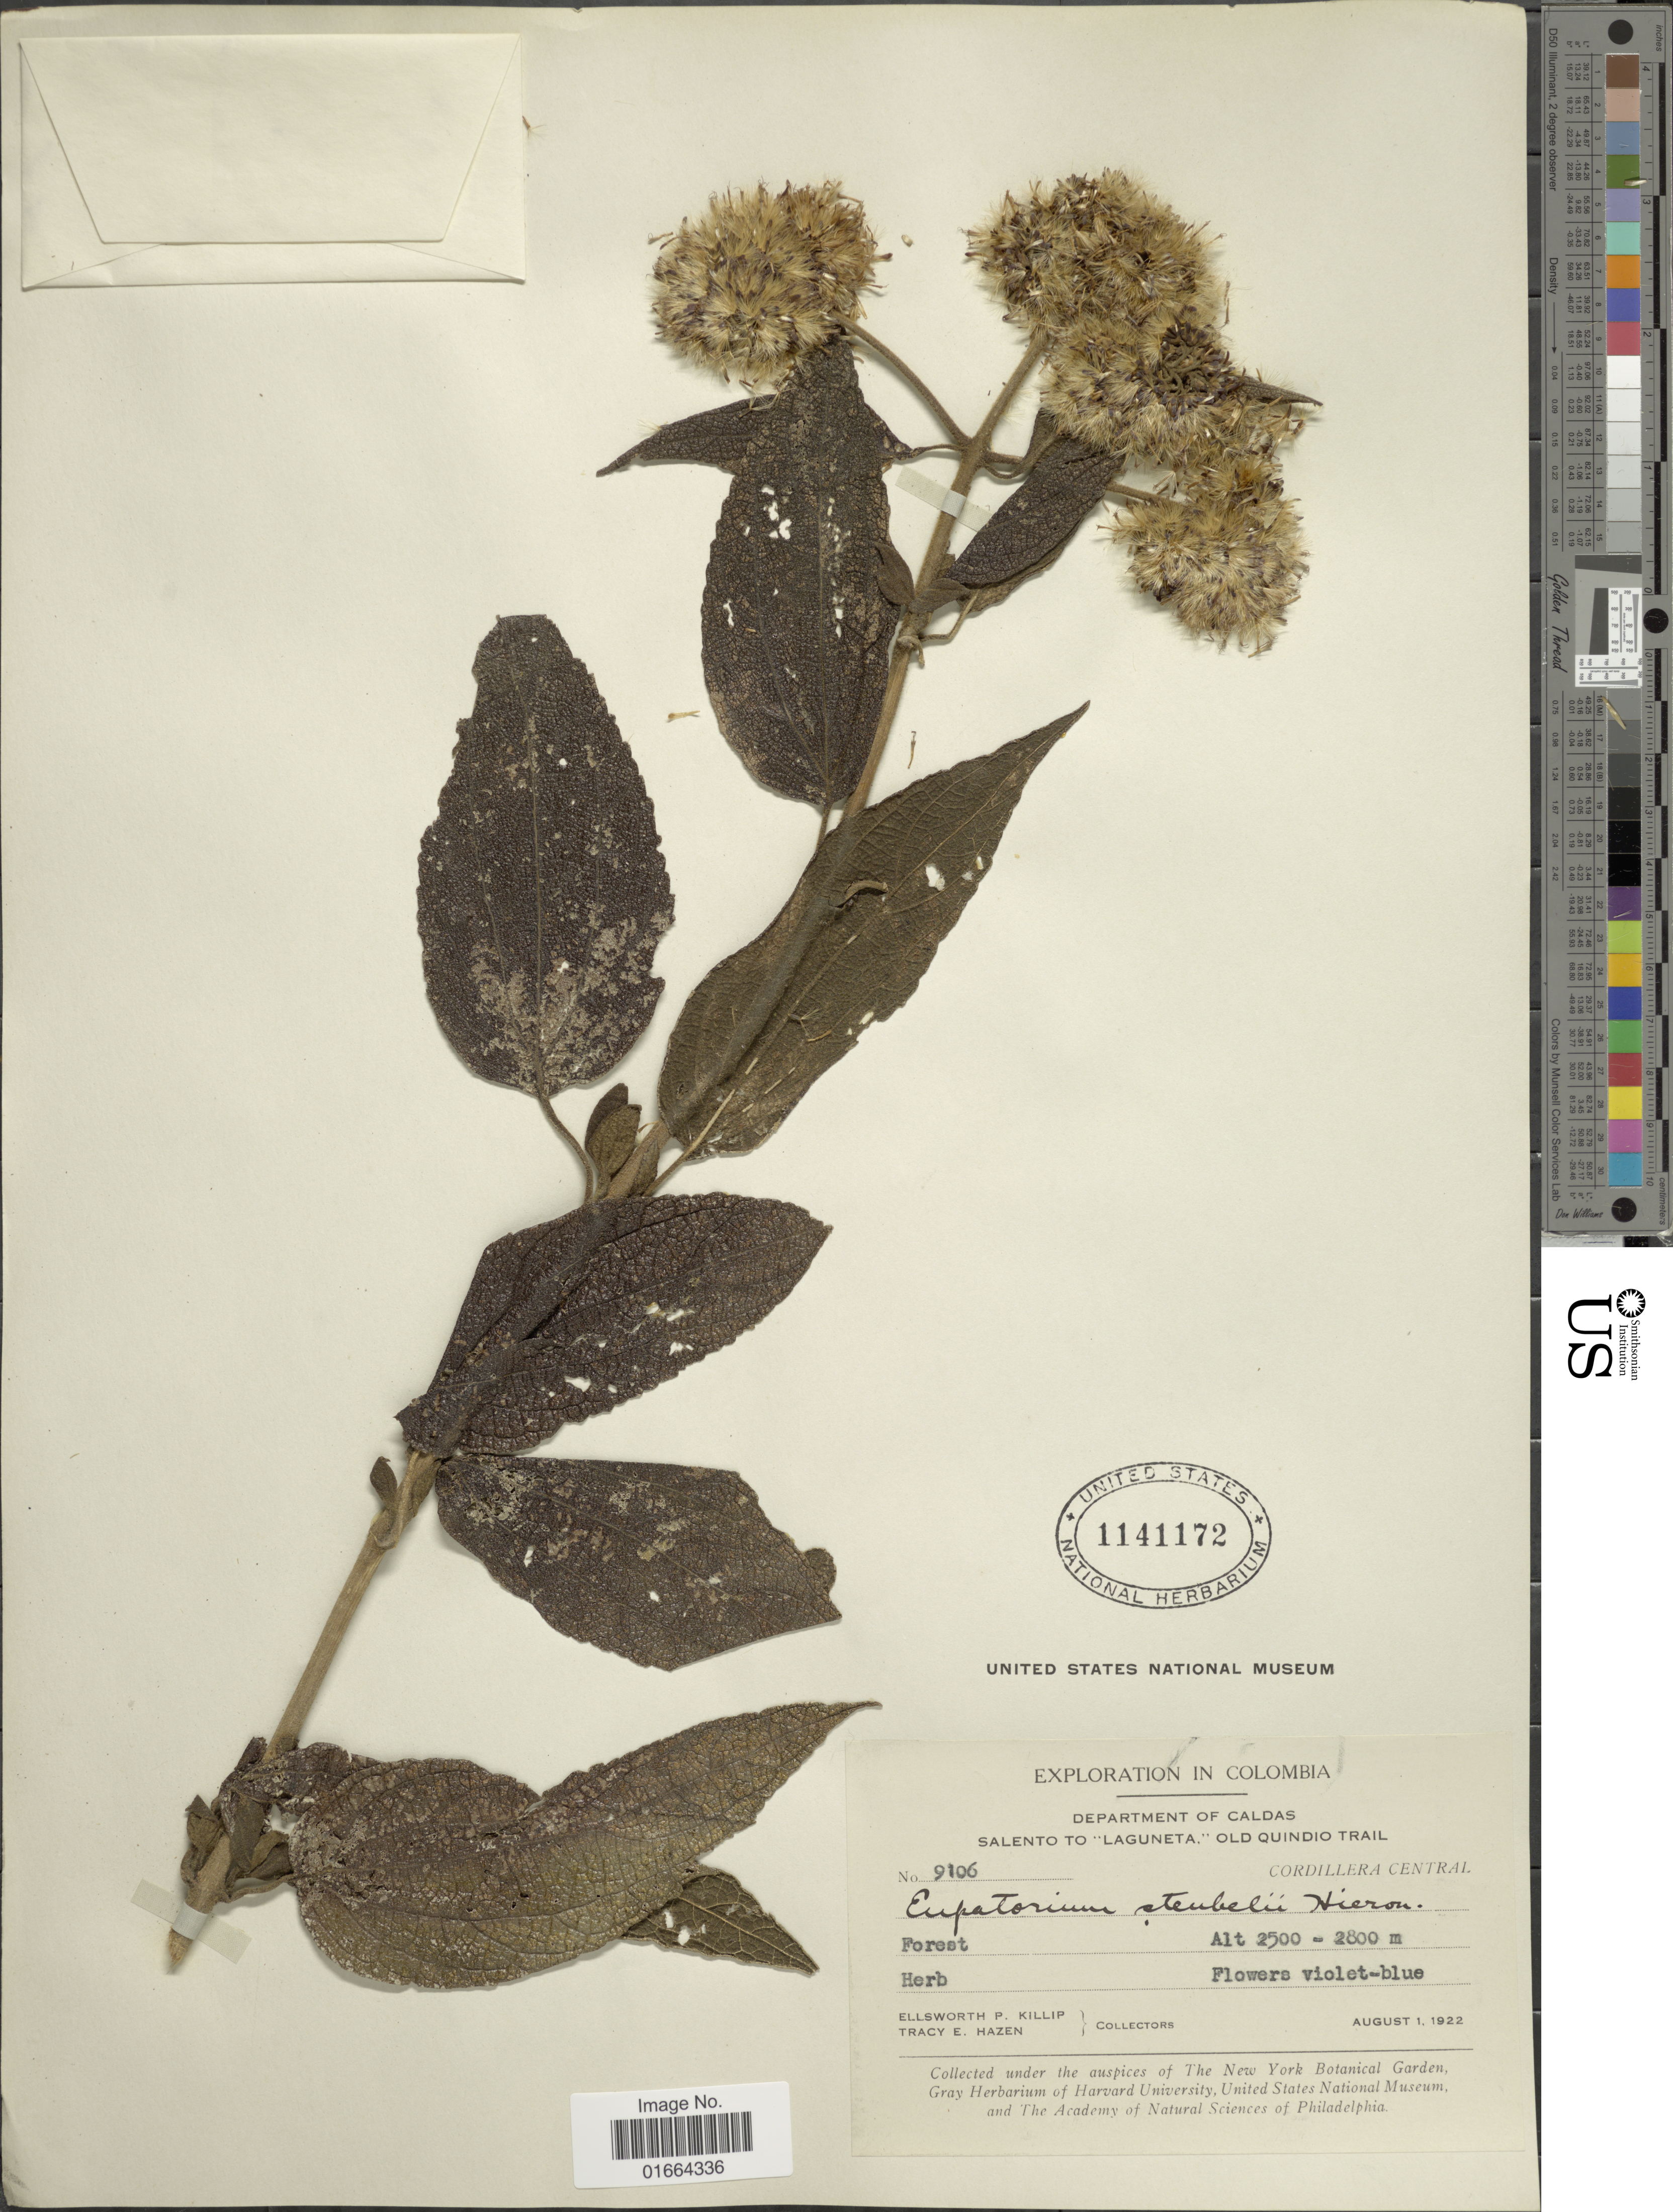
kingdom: Plantae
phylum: Tracheophyta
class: Magnoliopsida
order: Asterales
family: Asteraceae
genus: Asplundianthus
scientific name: Asplundianthus pseudostuebelii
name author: R.M. King & H. Rob.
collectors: E. P. Killip & T. E. Hazen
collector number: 9106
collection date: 1922-08-01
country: Colombia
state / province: Caldas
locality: Salento to "Laguneta," Old Quindio Trail. Cordillera Central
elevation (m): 2500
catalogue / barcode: US 1141172